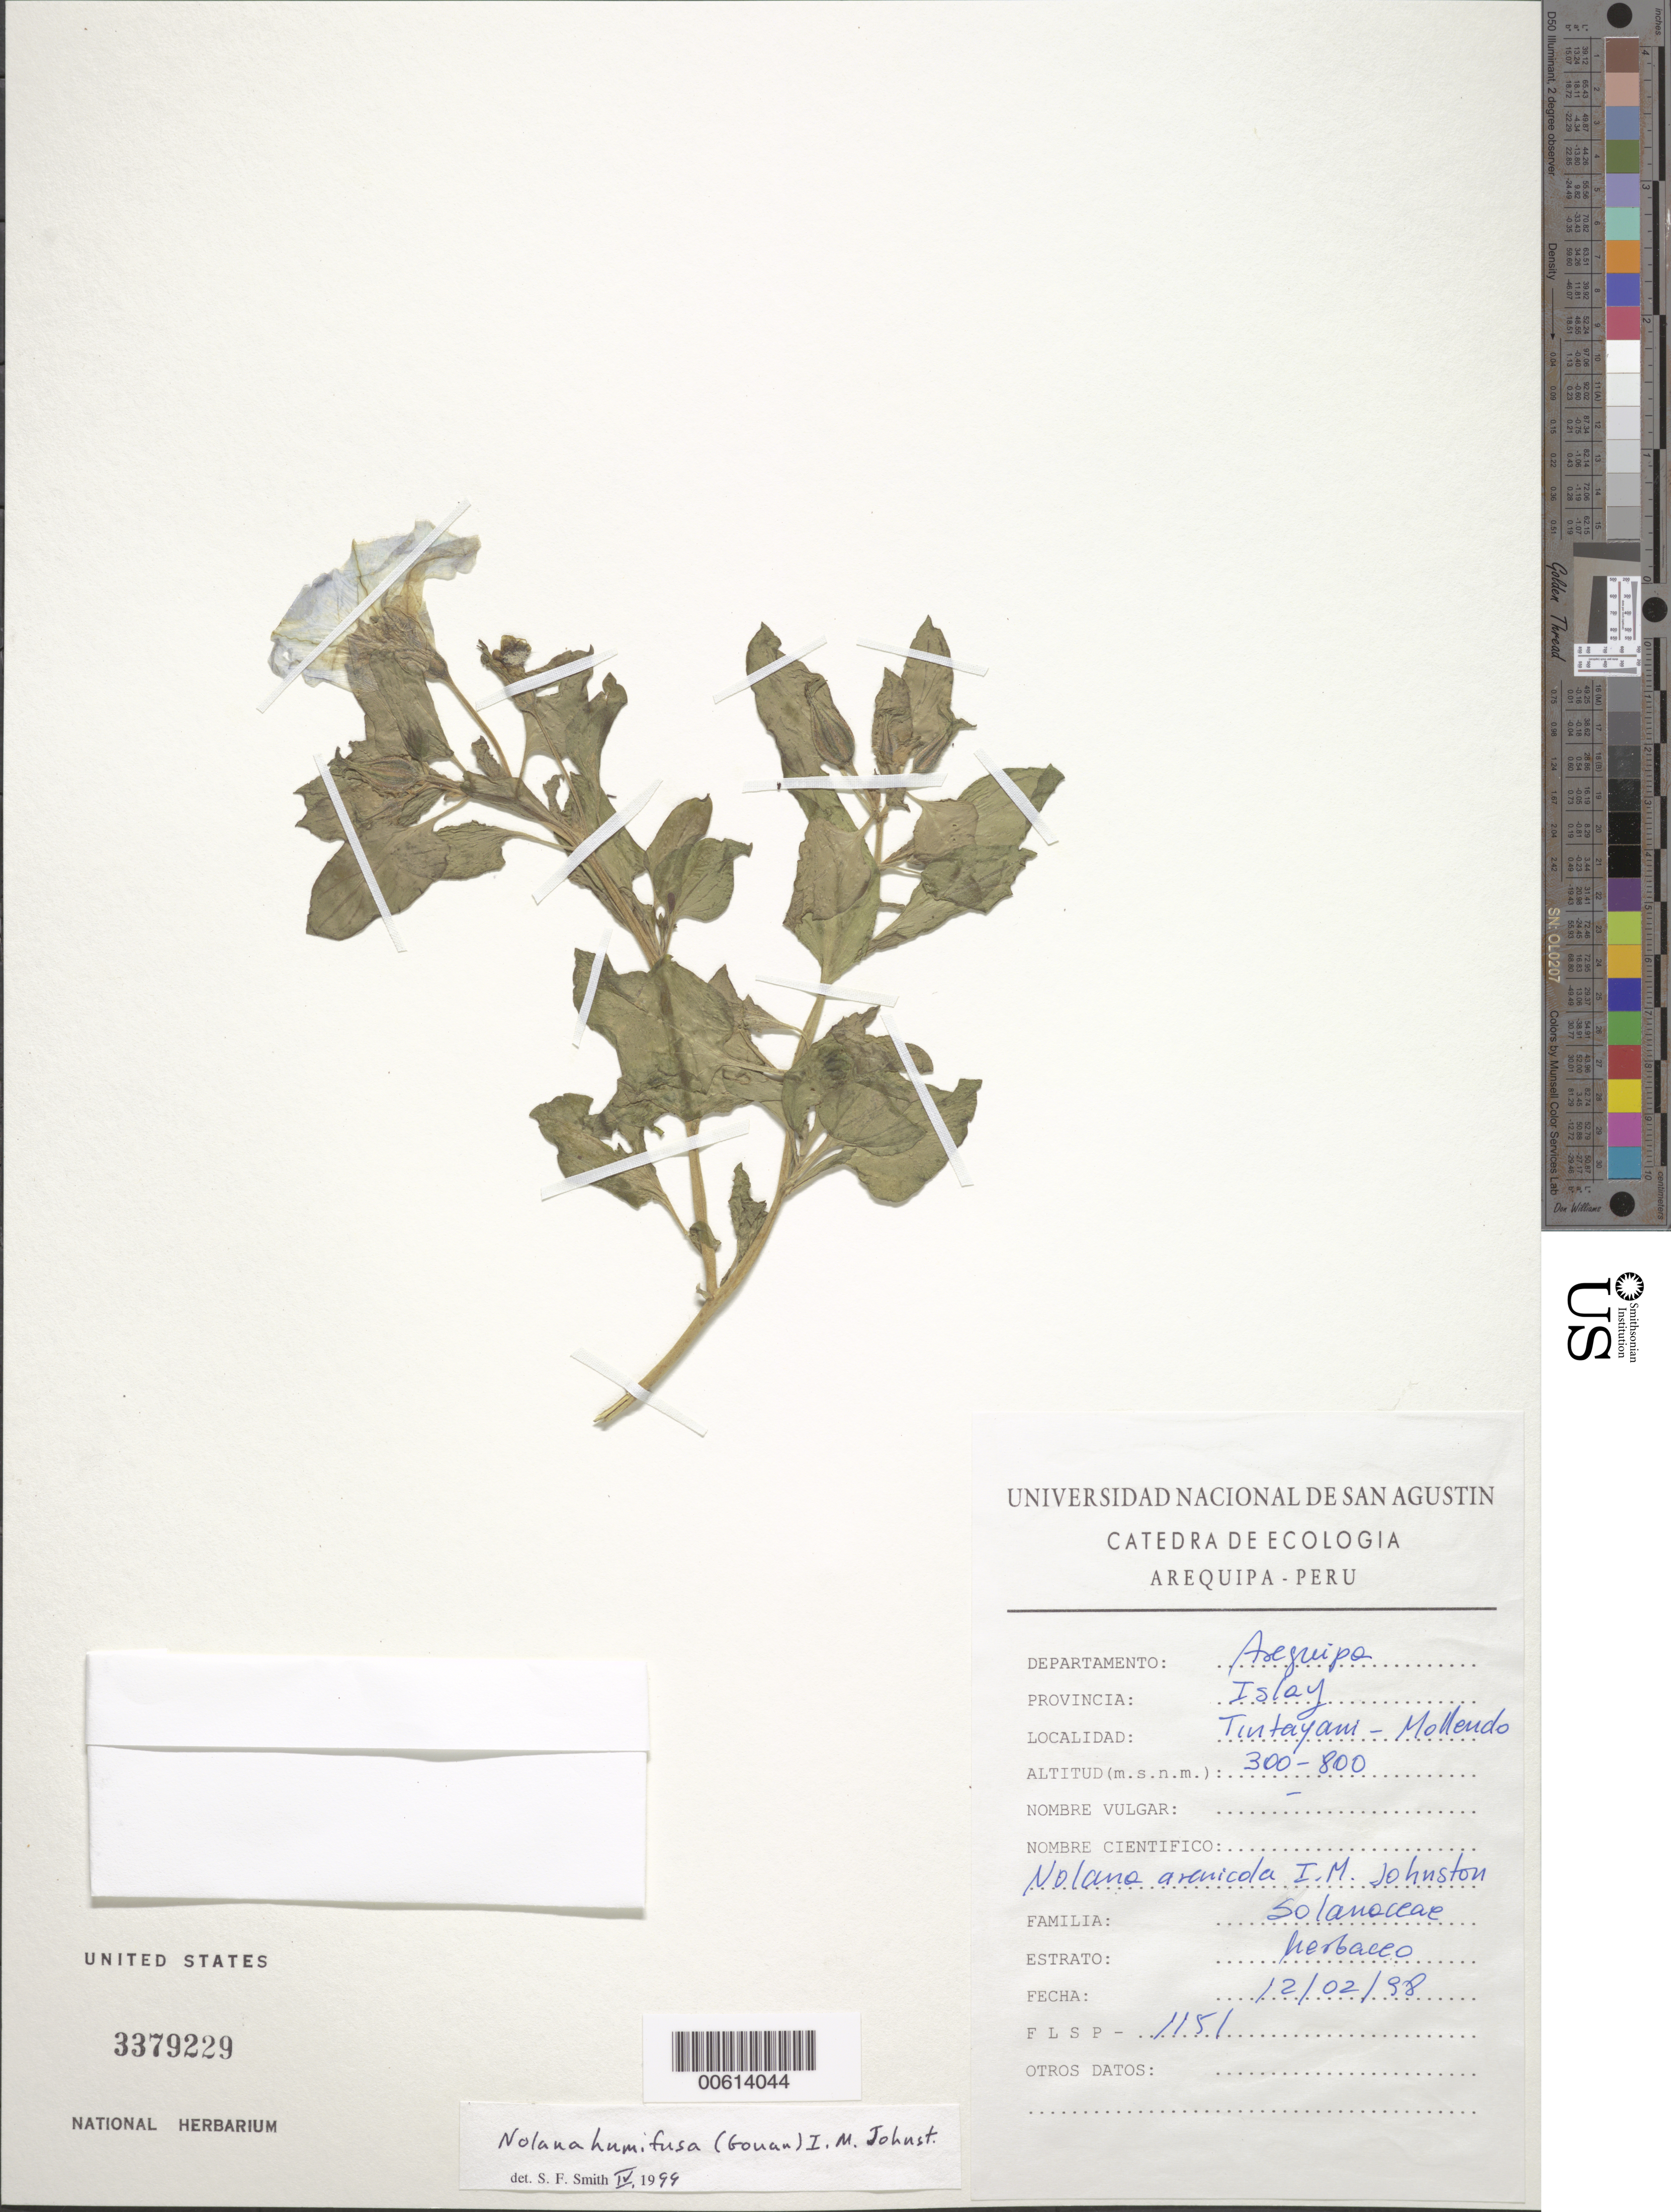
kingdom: Plantae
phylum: Tracheophyta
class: Magnoliopsida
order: Solanales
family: Solanaceae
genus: Nolana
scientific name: Nolana humifusa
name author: (Gouan) I.M. Johnst.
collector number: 1151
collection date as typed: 12 Feb 1998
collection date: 1998-02-12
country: Peru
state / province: Arequipa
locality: Islay, Tintayani - Mollendo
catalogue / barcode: US 3379229